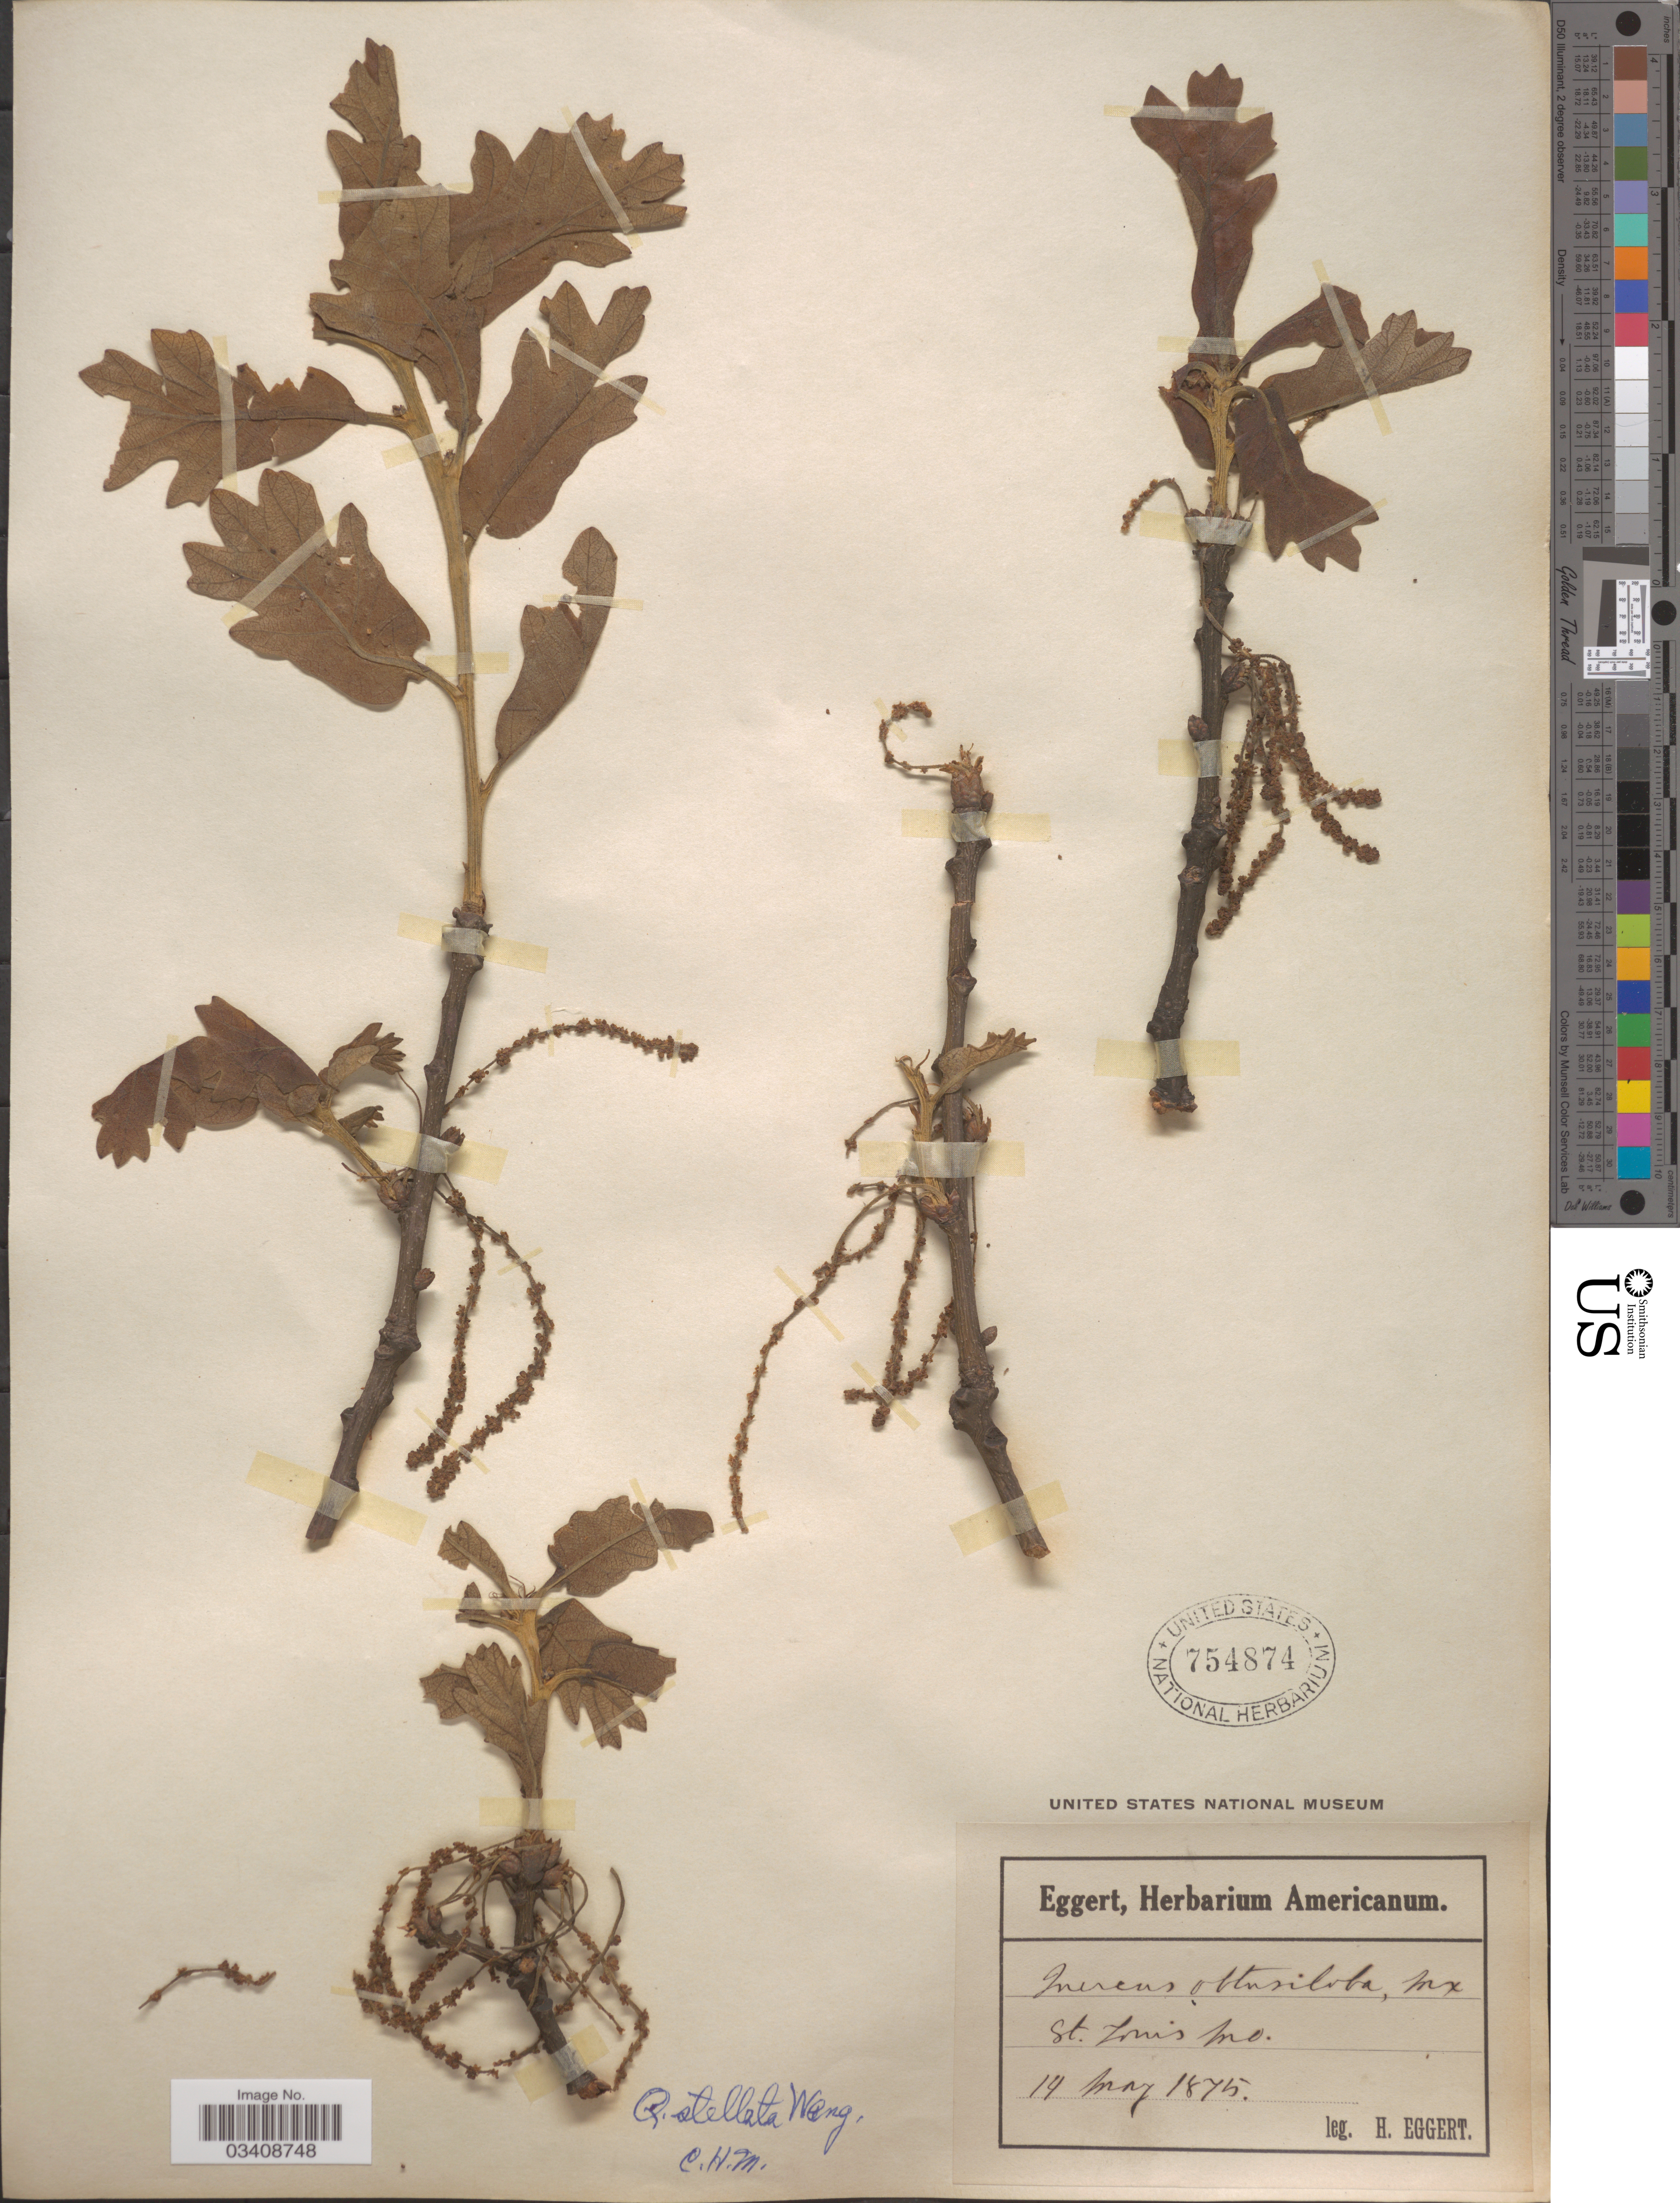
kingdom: Plantae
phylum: Tracheophyta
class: Magnoliopsida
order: Fagales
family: Fagaceae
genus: Quercus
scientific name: Quercus stellata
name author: Wangenh.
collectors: H. Eggert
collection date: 1875-05-14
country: United States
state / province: Missouri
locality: St. Louis.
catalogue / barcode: US 754874